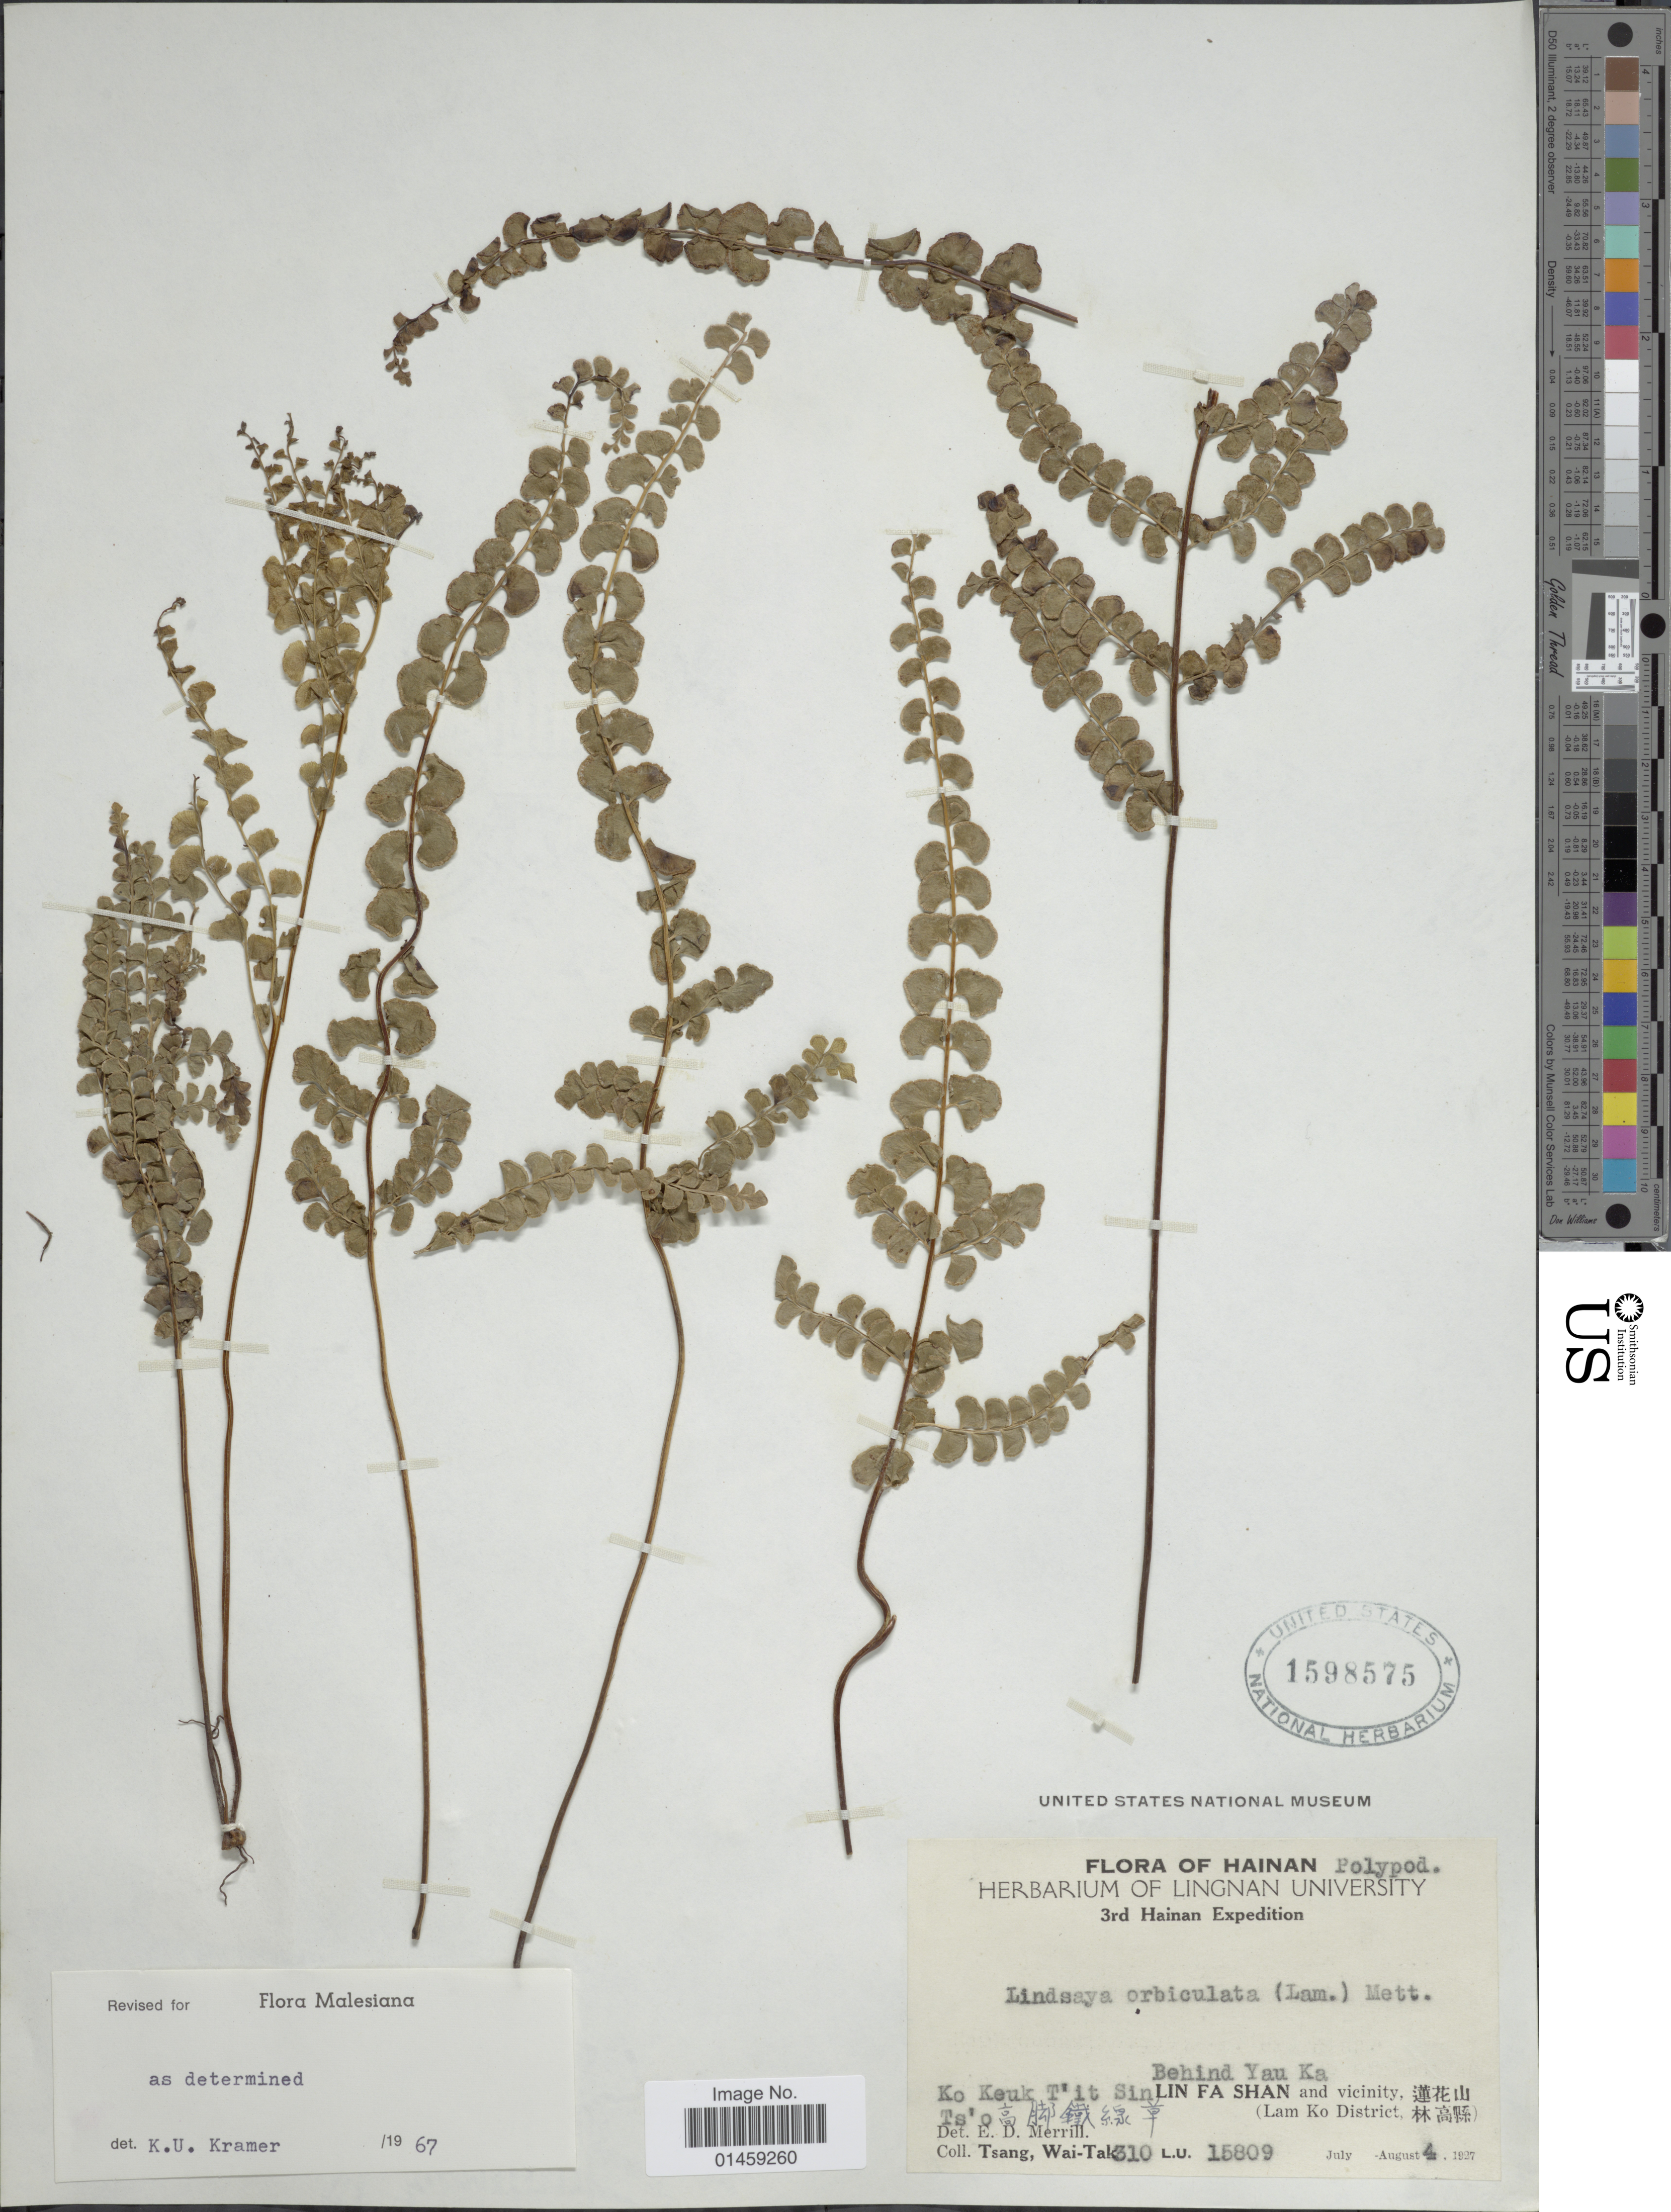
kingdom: Plantae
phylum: Tracheophyta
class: Polypodiopsida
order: Polypodiales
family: Lindsaeaceae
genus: Lindsaea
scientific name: Lindsaea orbiculata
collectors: W. T. Tsang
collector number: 310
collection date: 1927-07/1927-08-04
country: China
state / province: Hainan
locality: Behind Yau Ka. Ko Keuk T'it Sin Ts'o. Lin Fa Shan and vicinity. (Lam Ko District).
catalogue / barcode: US 1598575